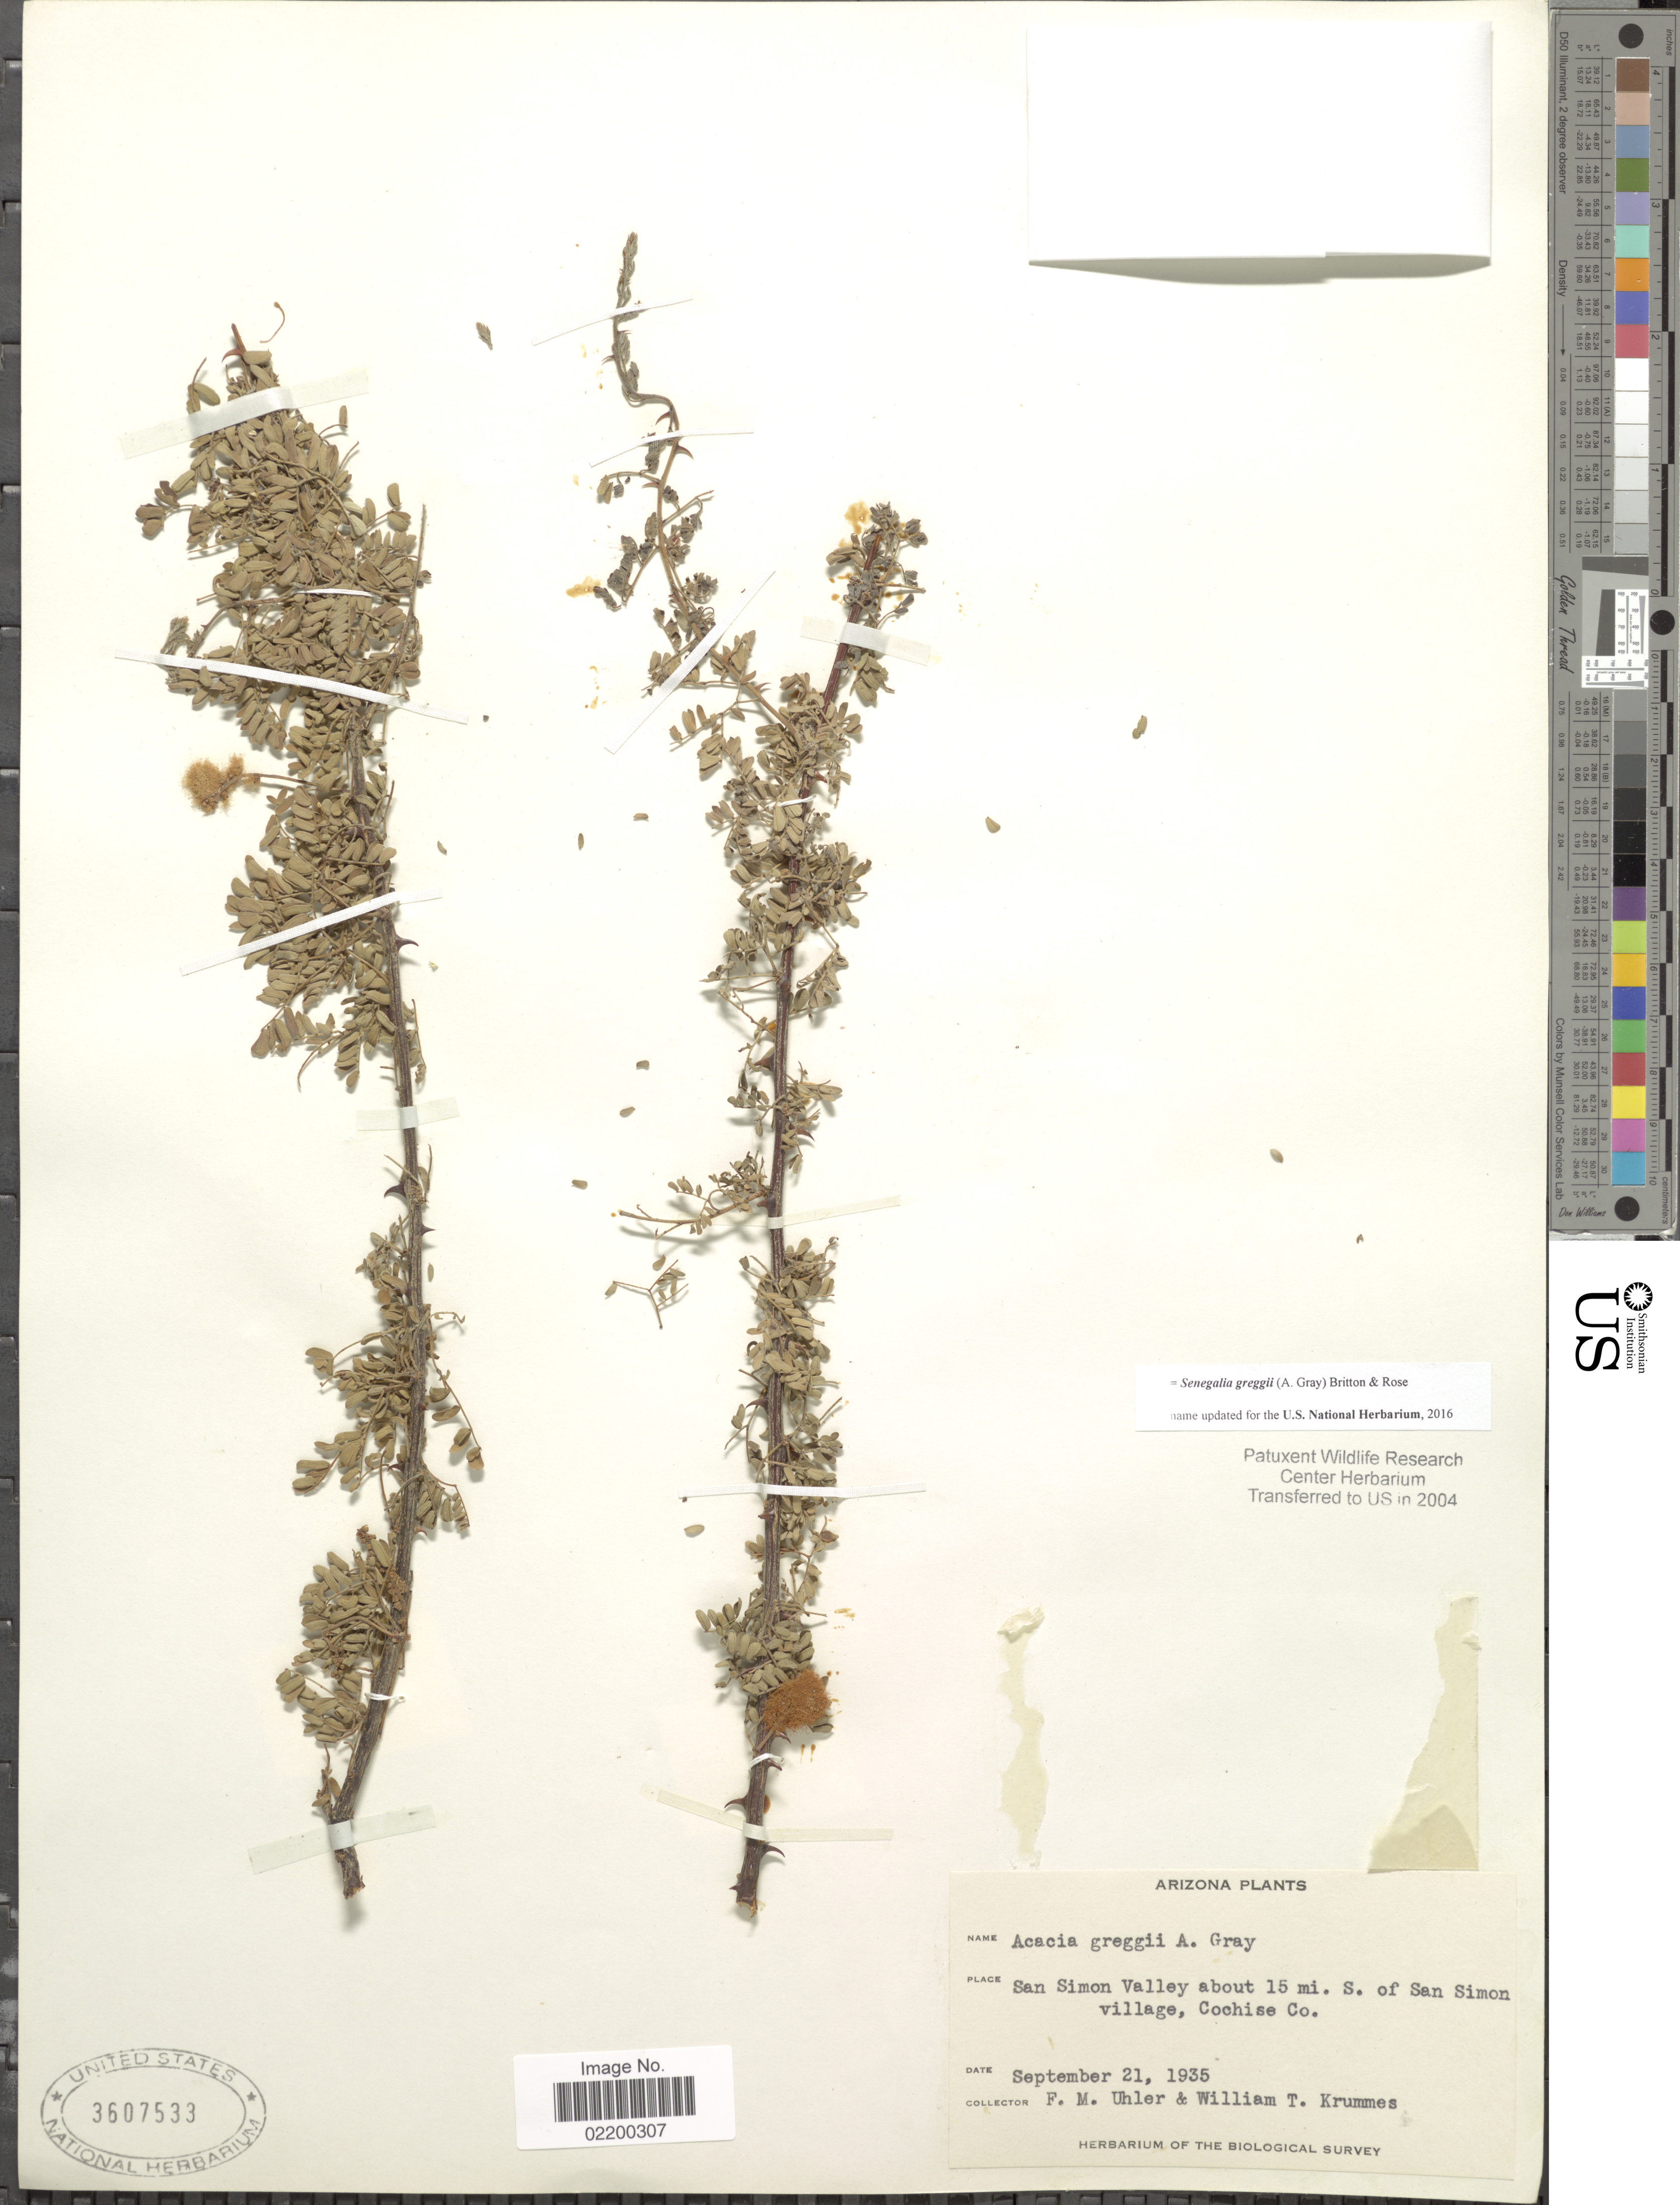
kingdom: Plantae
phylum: Tracheophyta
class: Magnoliopsida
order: Fabales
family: Fabaceae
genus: Senegalia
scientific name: Senegalia greggii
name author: (A. Gray) Britton & Rose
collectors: F. M. Uhler & W. Krummes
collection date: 1935-09-21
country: United States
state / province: Arizona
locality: San Simon Valley about 15 mi. S. of San Simon village, Cochise Co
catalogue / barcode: US 3607533